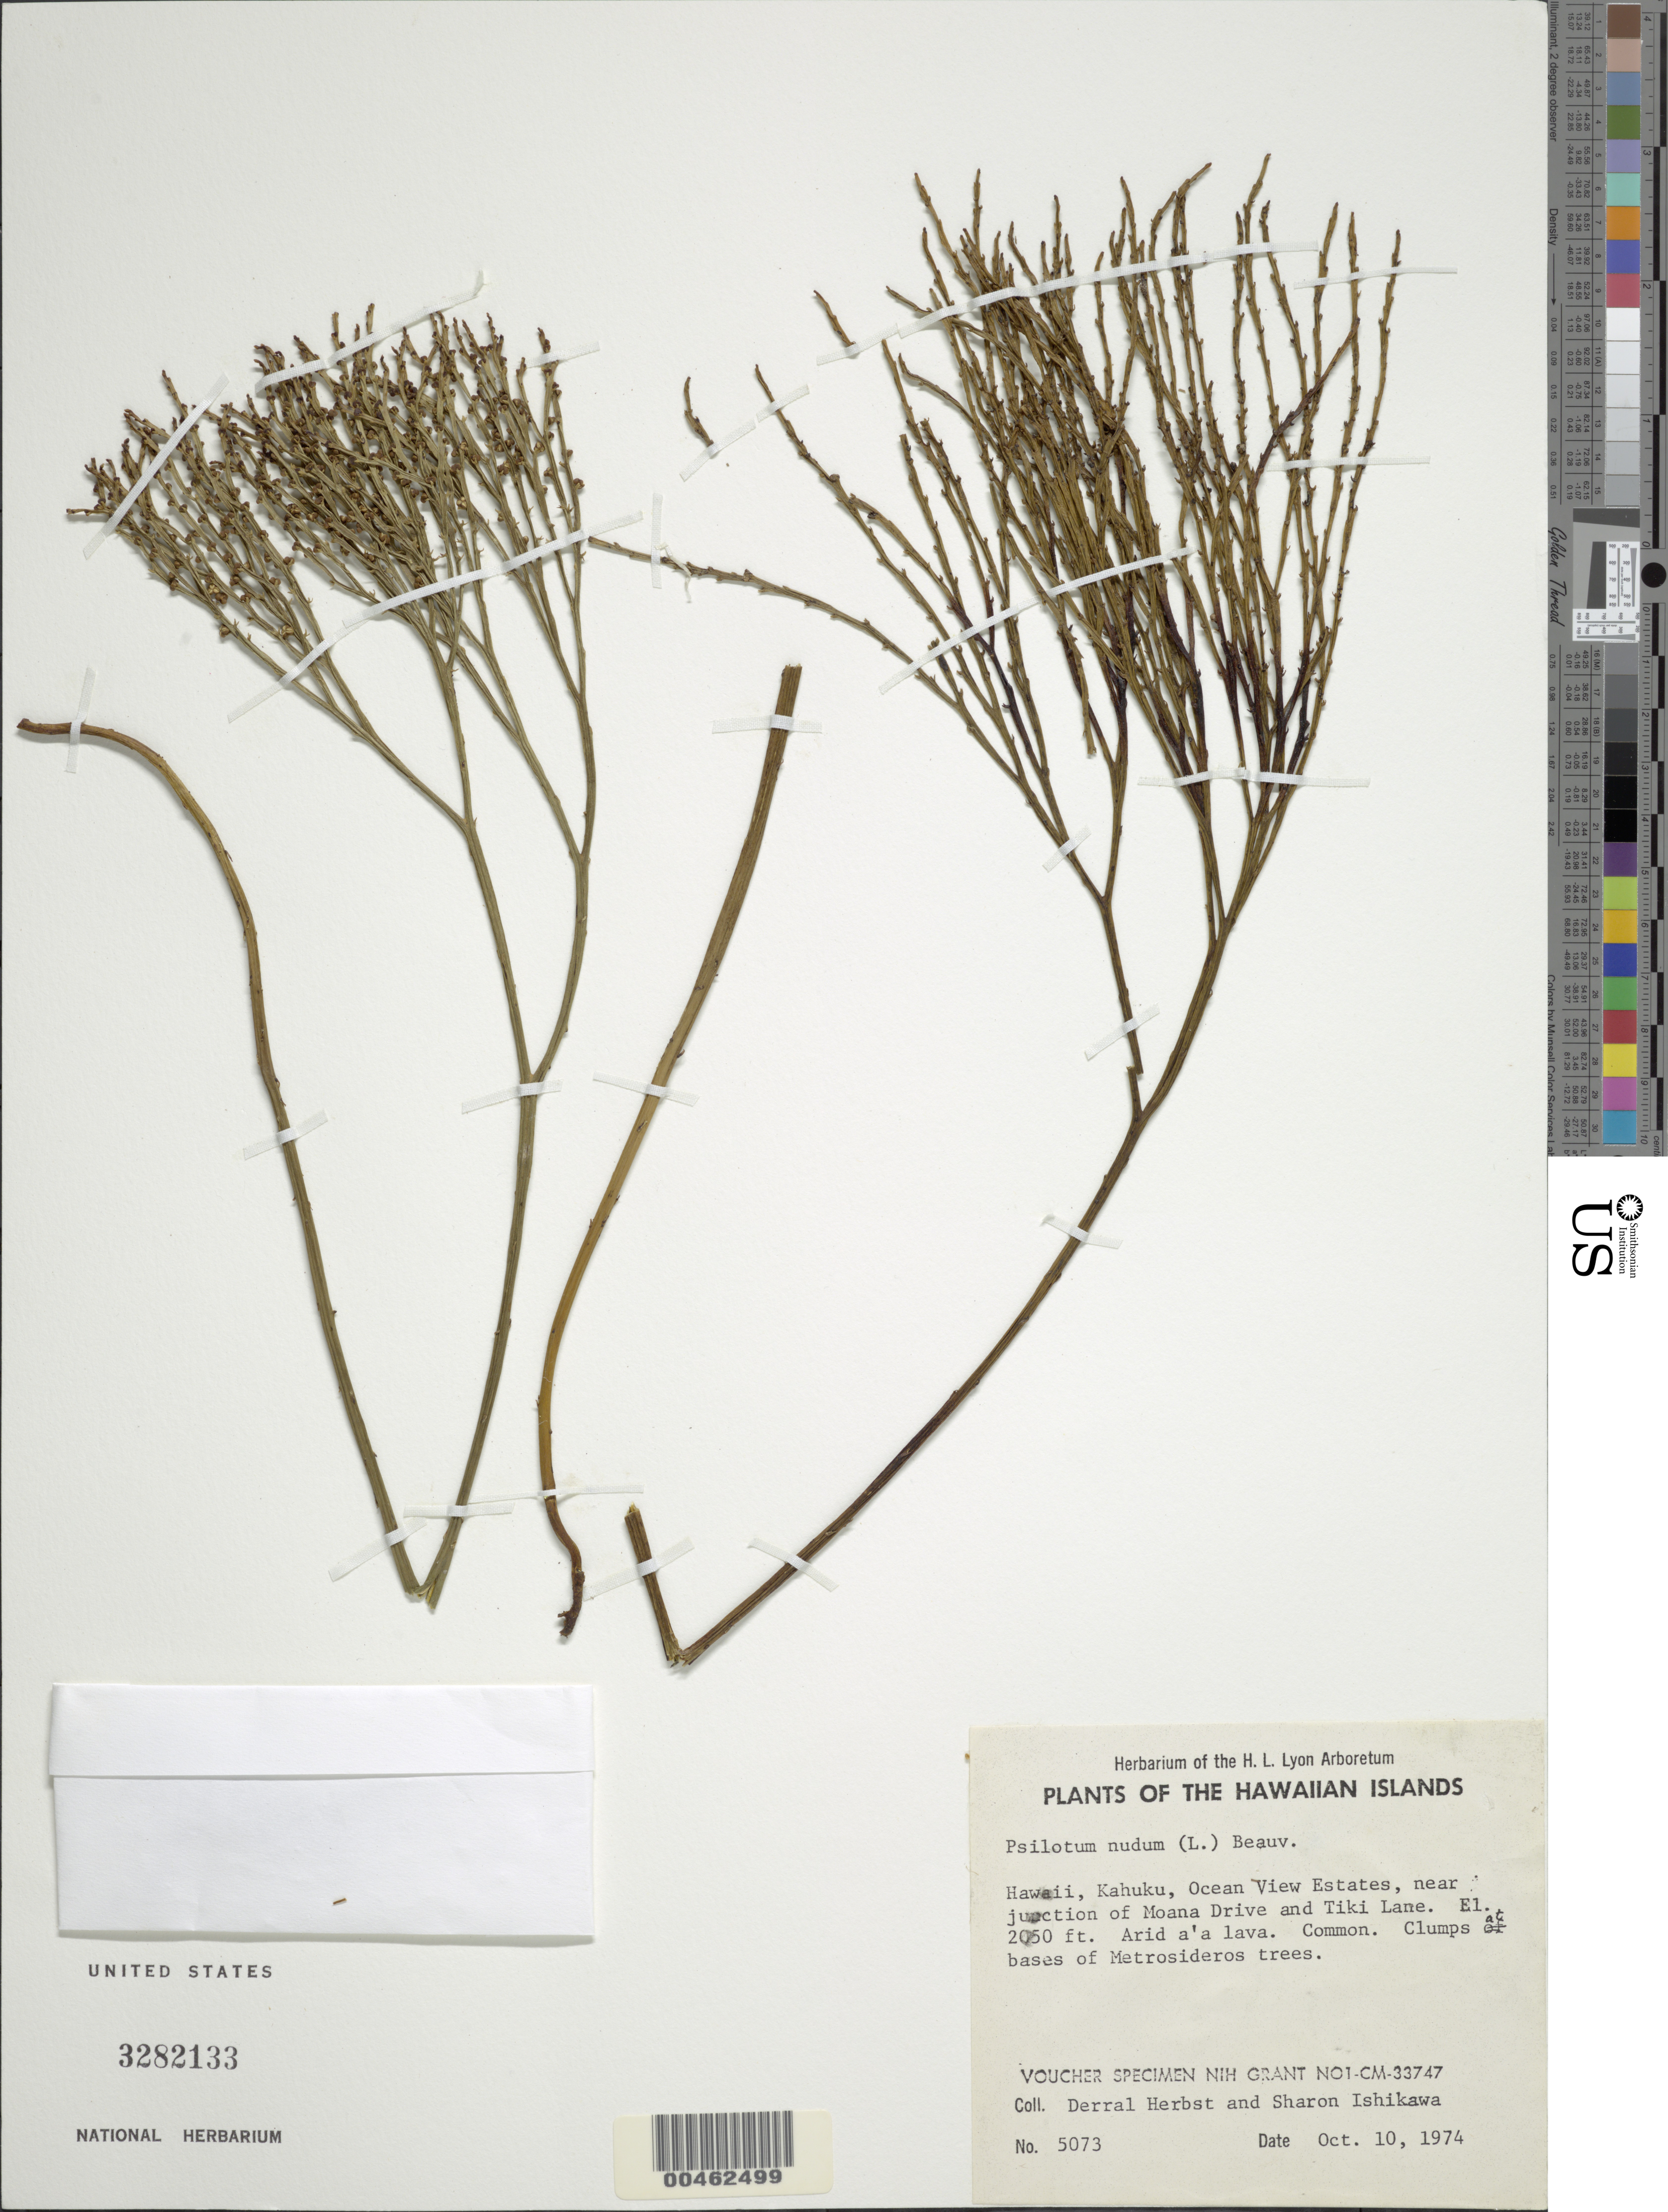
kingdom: Plantae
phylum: Tracheophyta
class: Polypodiopsida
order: Psilotales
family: Psilotaceae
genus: Psilotum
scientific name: Psilotum nudum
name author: (L.) P. Beauv.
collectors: D. R. Herbst & S. Ishikawa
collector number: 5073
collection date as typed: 10 Oct 1974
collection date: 1974-10-10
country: United States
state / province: Hawaii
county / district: Hawaii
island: Hawaii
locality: Kahuku, Ocean View Estates, near junction of Moana Drive and Tiki Lane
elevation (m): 625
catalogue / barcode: US 3282133